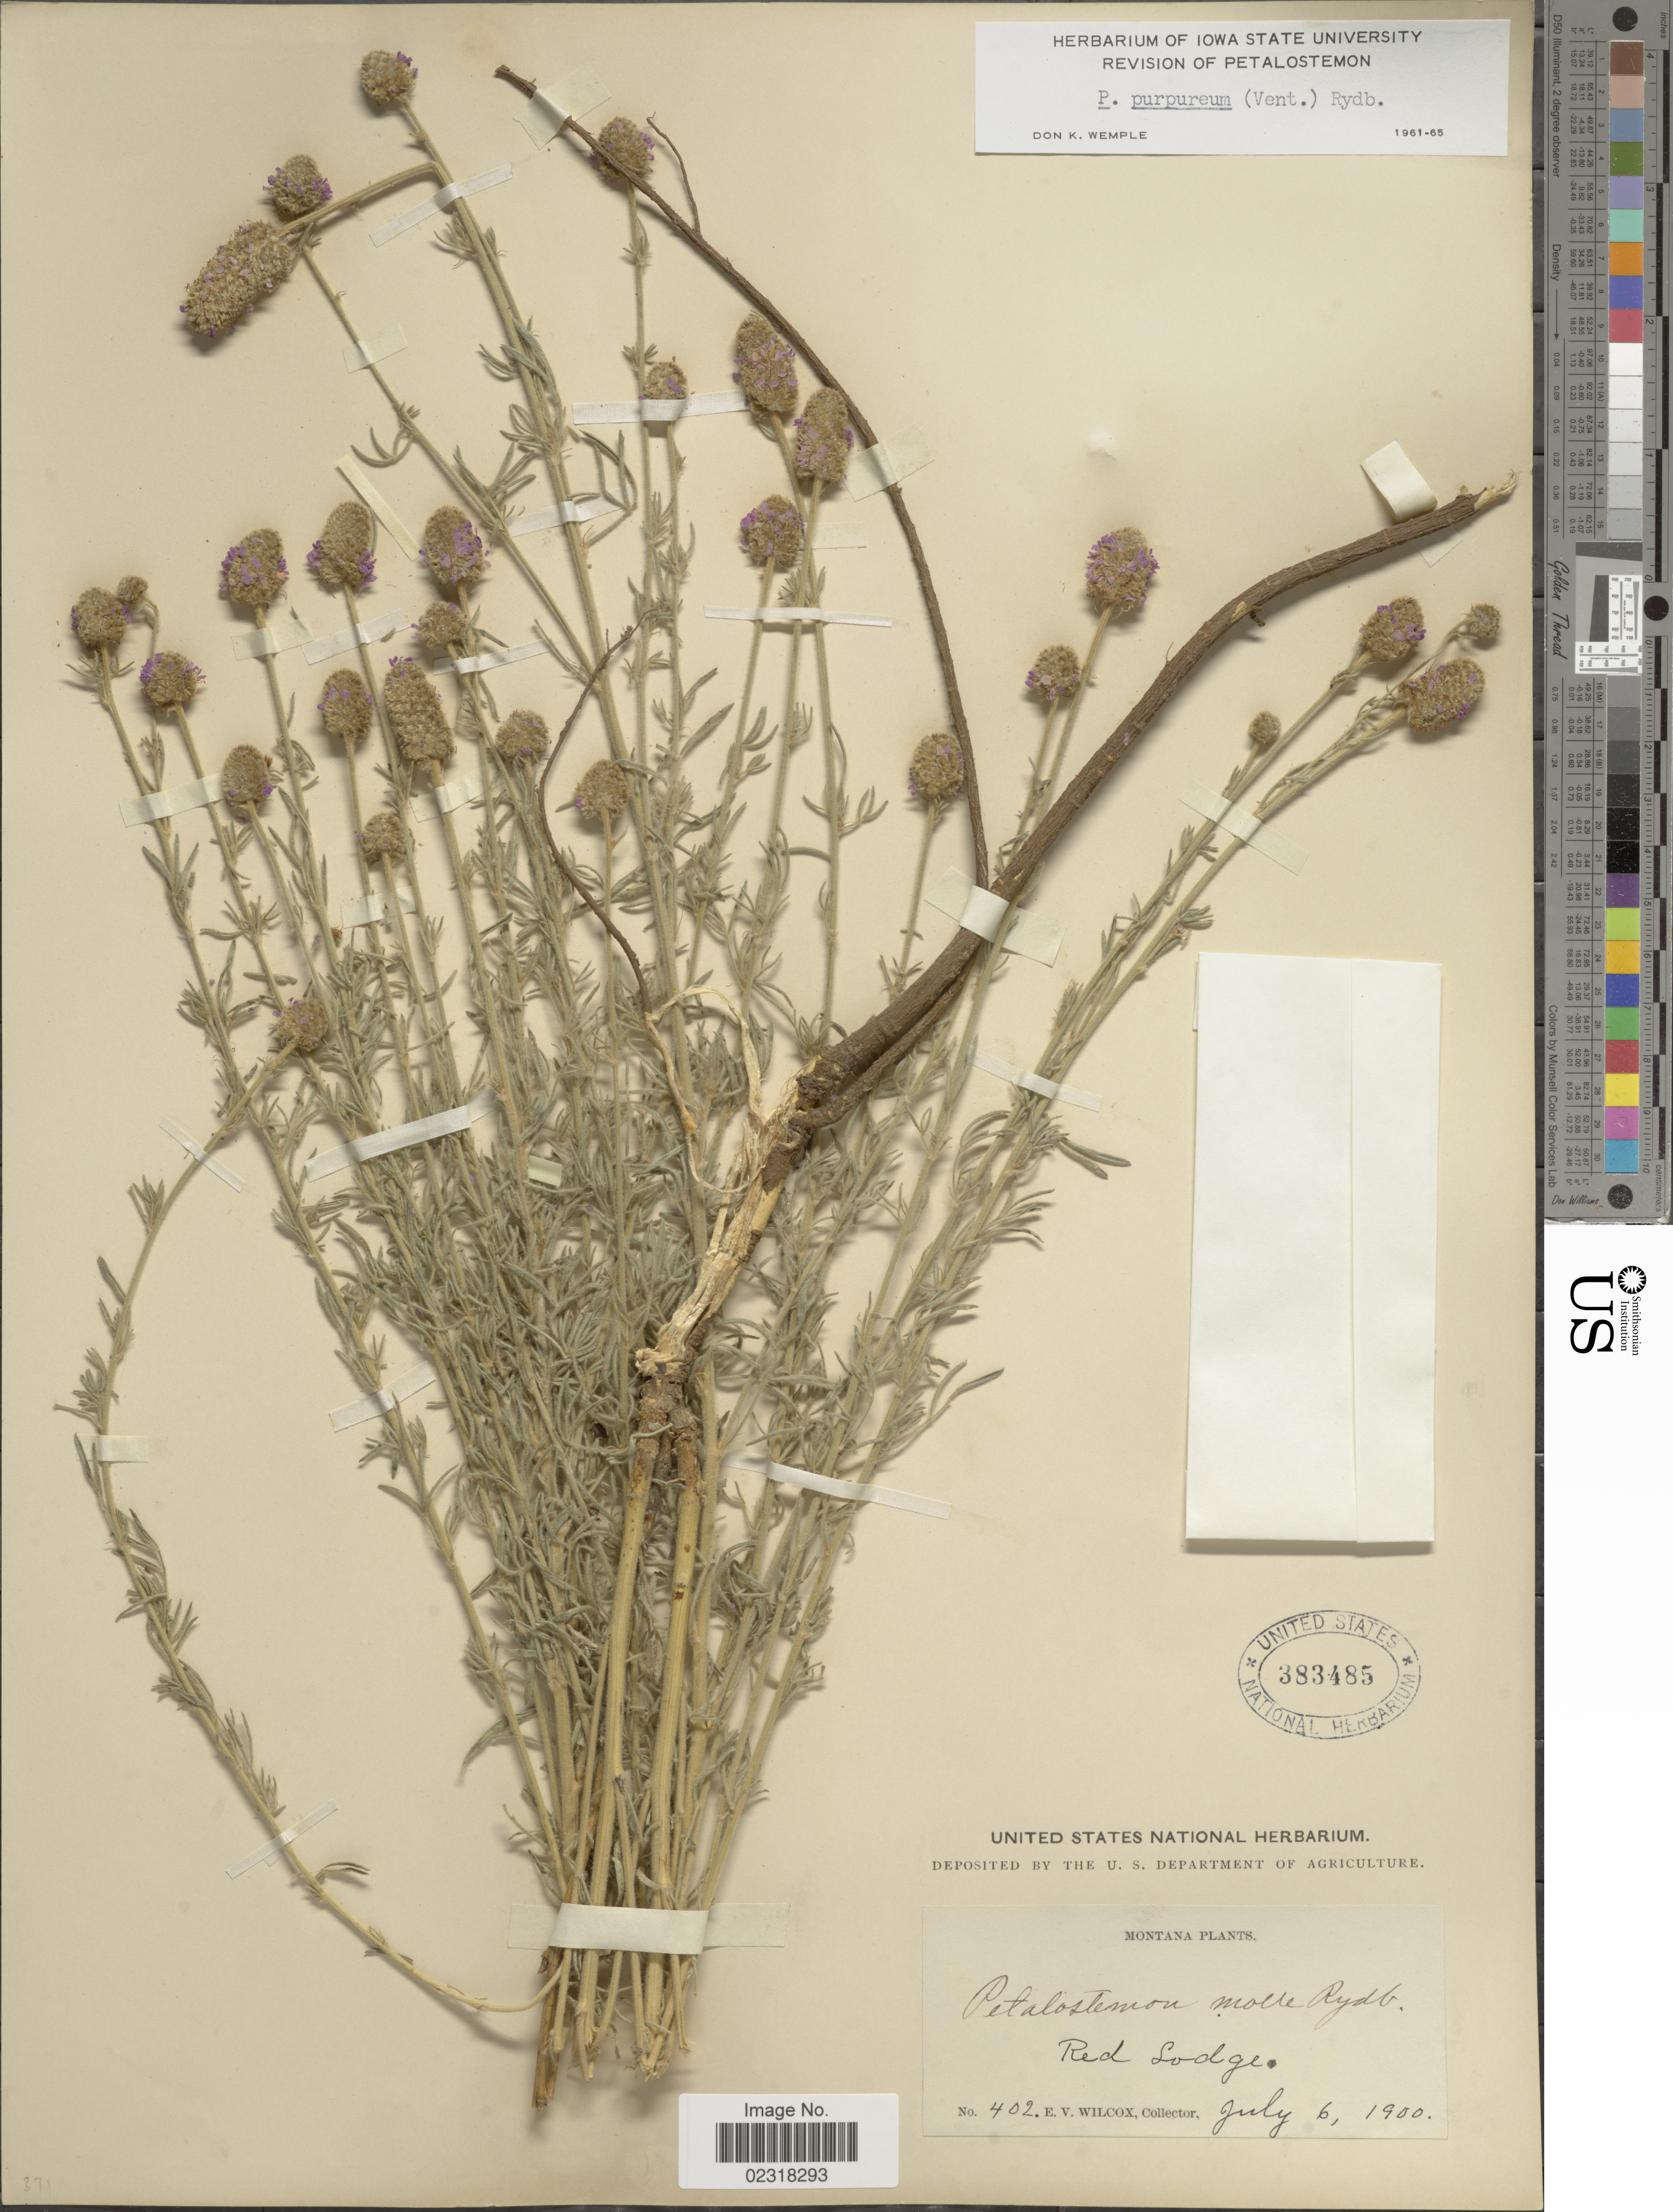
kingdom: Plantae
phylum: Tracheophyta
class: Magnoliopsida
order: Fabales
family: Fabaceae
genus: Dalea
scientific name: Dalea purpurea var. purpurea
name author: Vent.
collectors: E. V. Wilcox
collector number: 402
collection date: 1900-07-06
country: United States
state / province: Montana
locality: Red Lodge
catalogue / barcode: US 383485